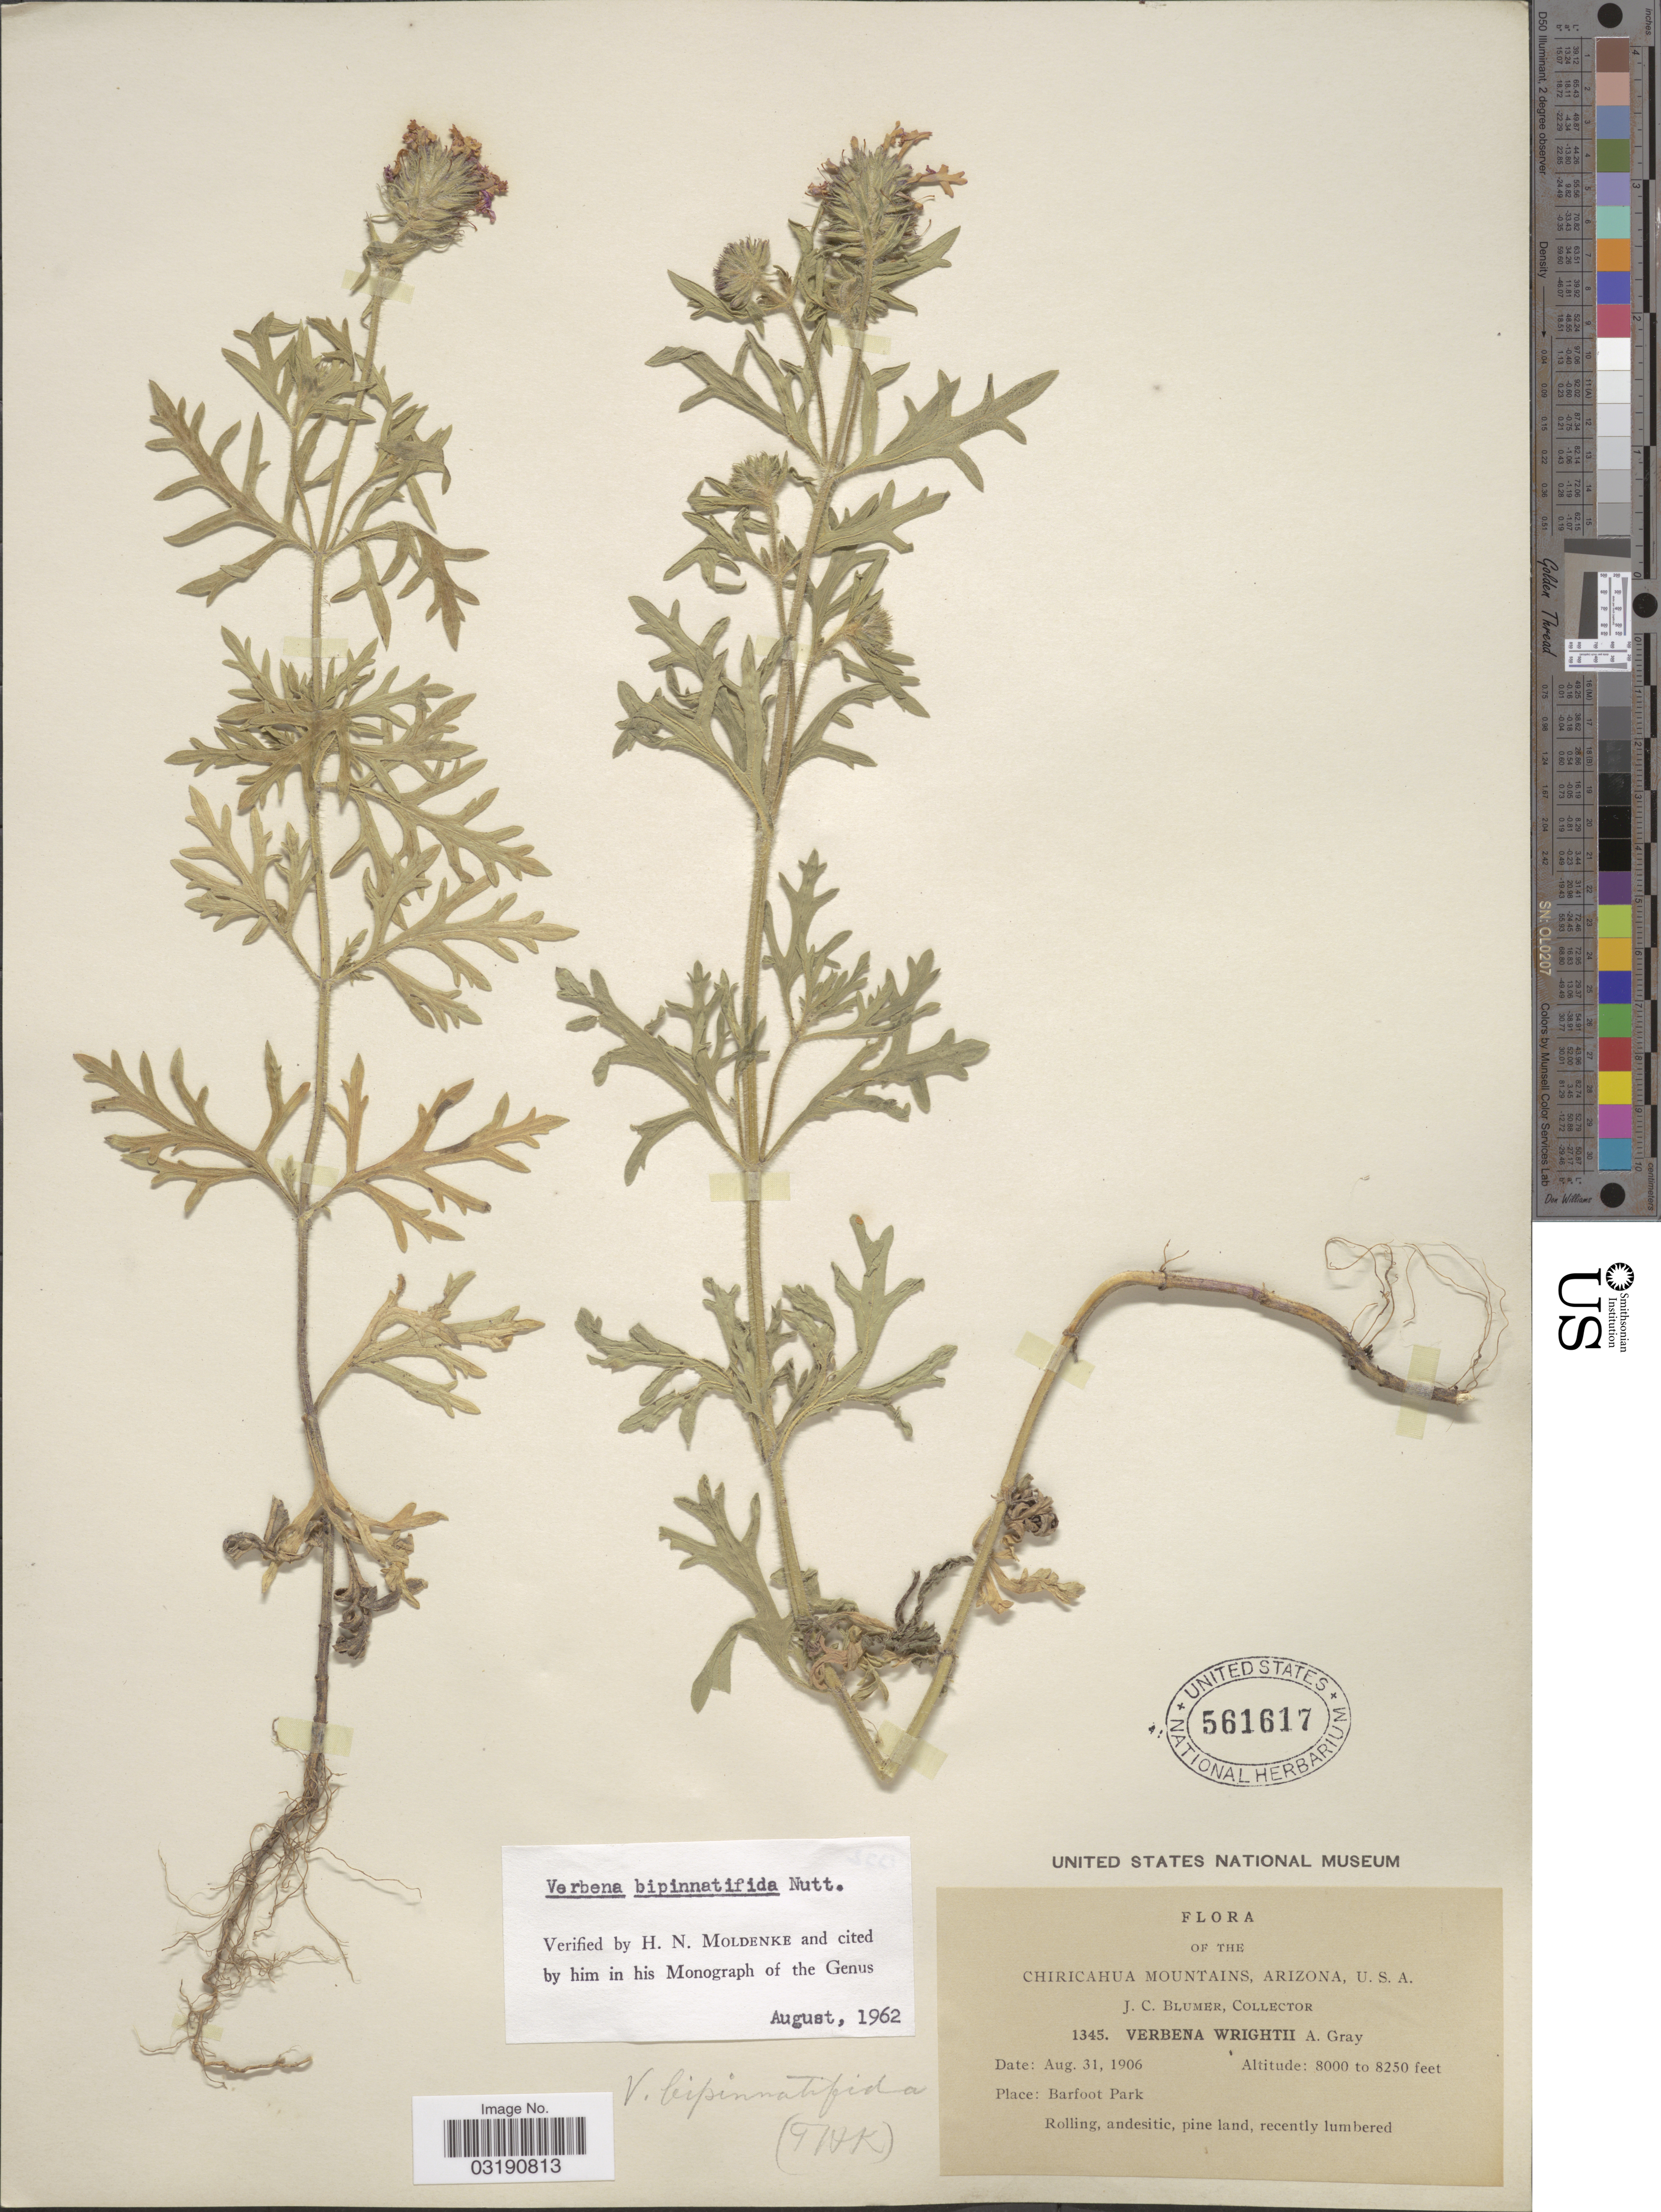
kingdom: Plantae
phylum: Tracheophyta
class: Magnoliopsida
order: Lamiales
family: Verbenaceae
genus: Verbena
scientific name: Verbena bipinnatifida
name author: (Schauer) Nutt.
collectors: J. C. Blumer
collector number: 1345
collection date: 1906-08-31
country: United States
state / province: Arizona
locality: Chiricahua Mountains, Barfoot Park.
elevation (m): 2438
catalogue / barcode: US 561617